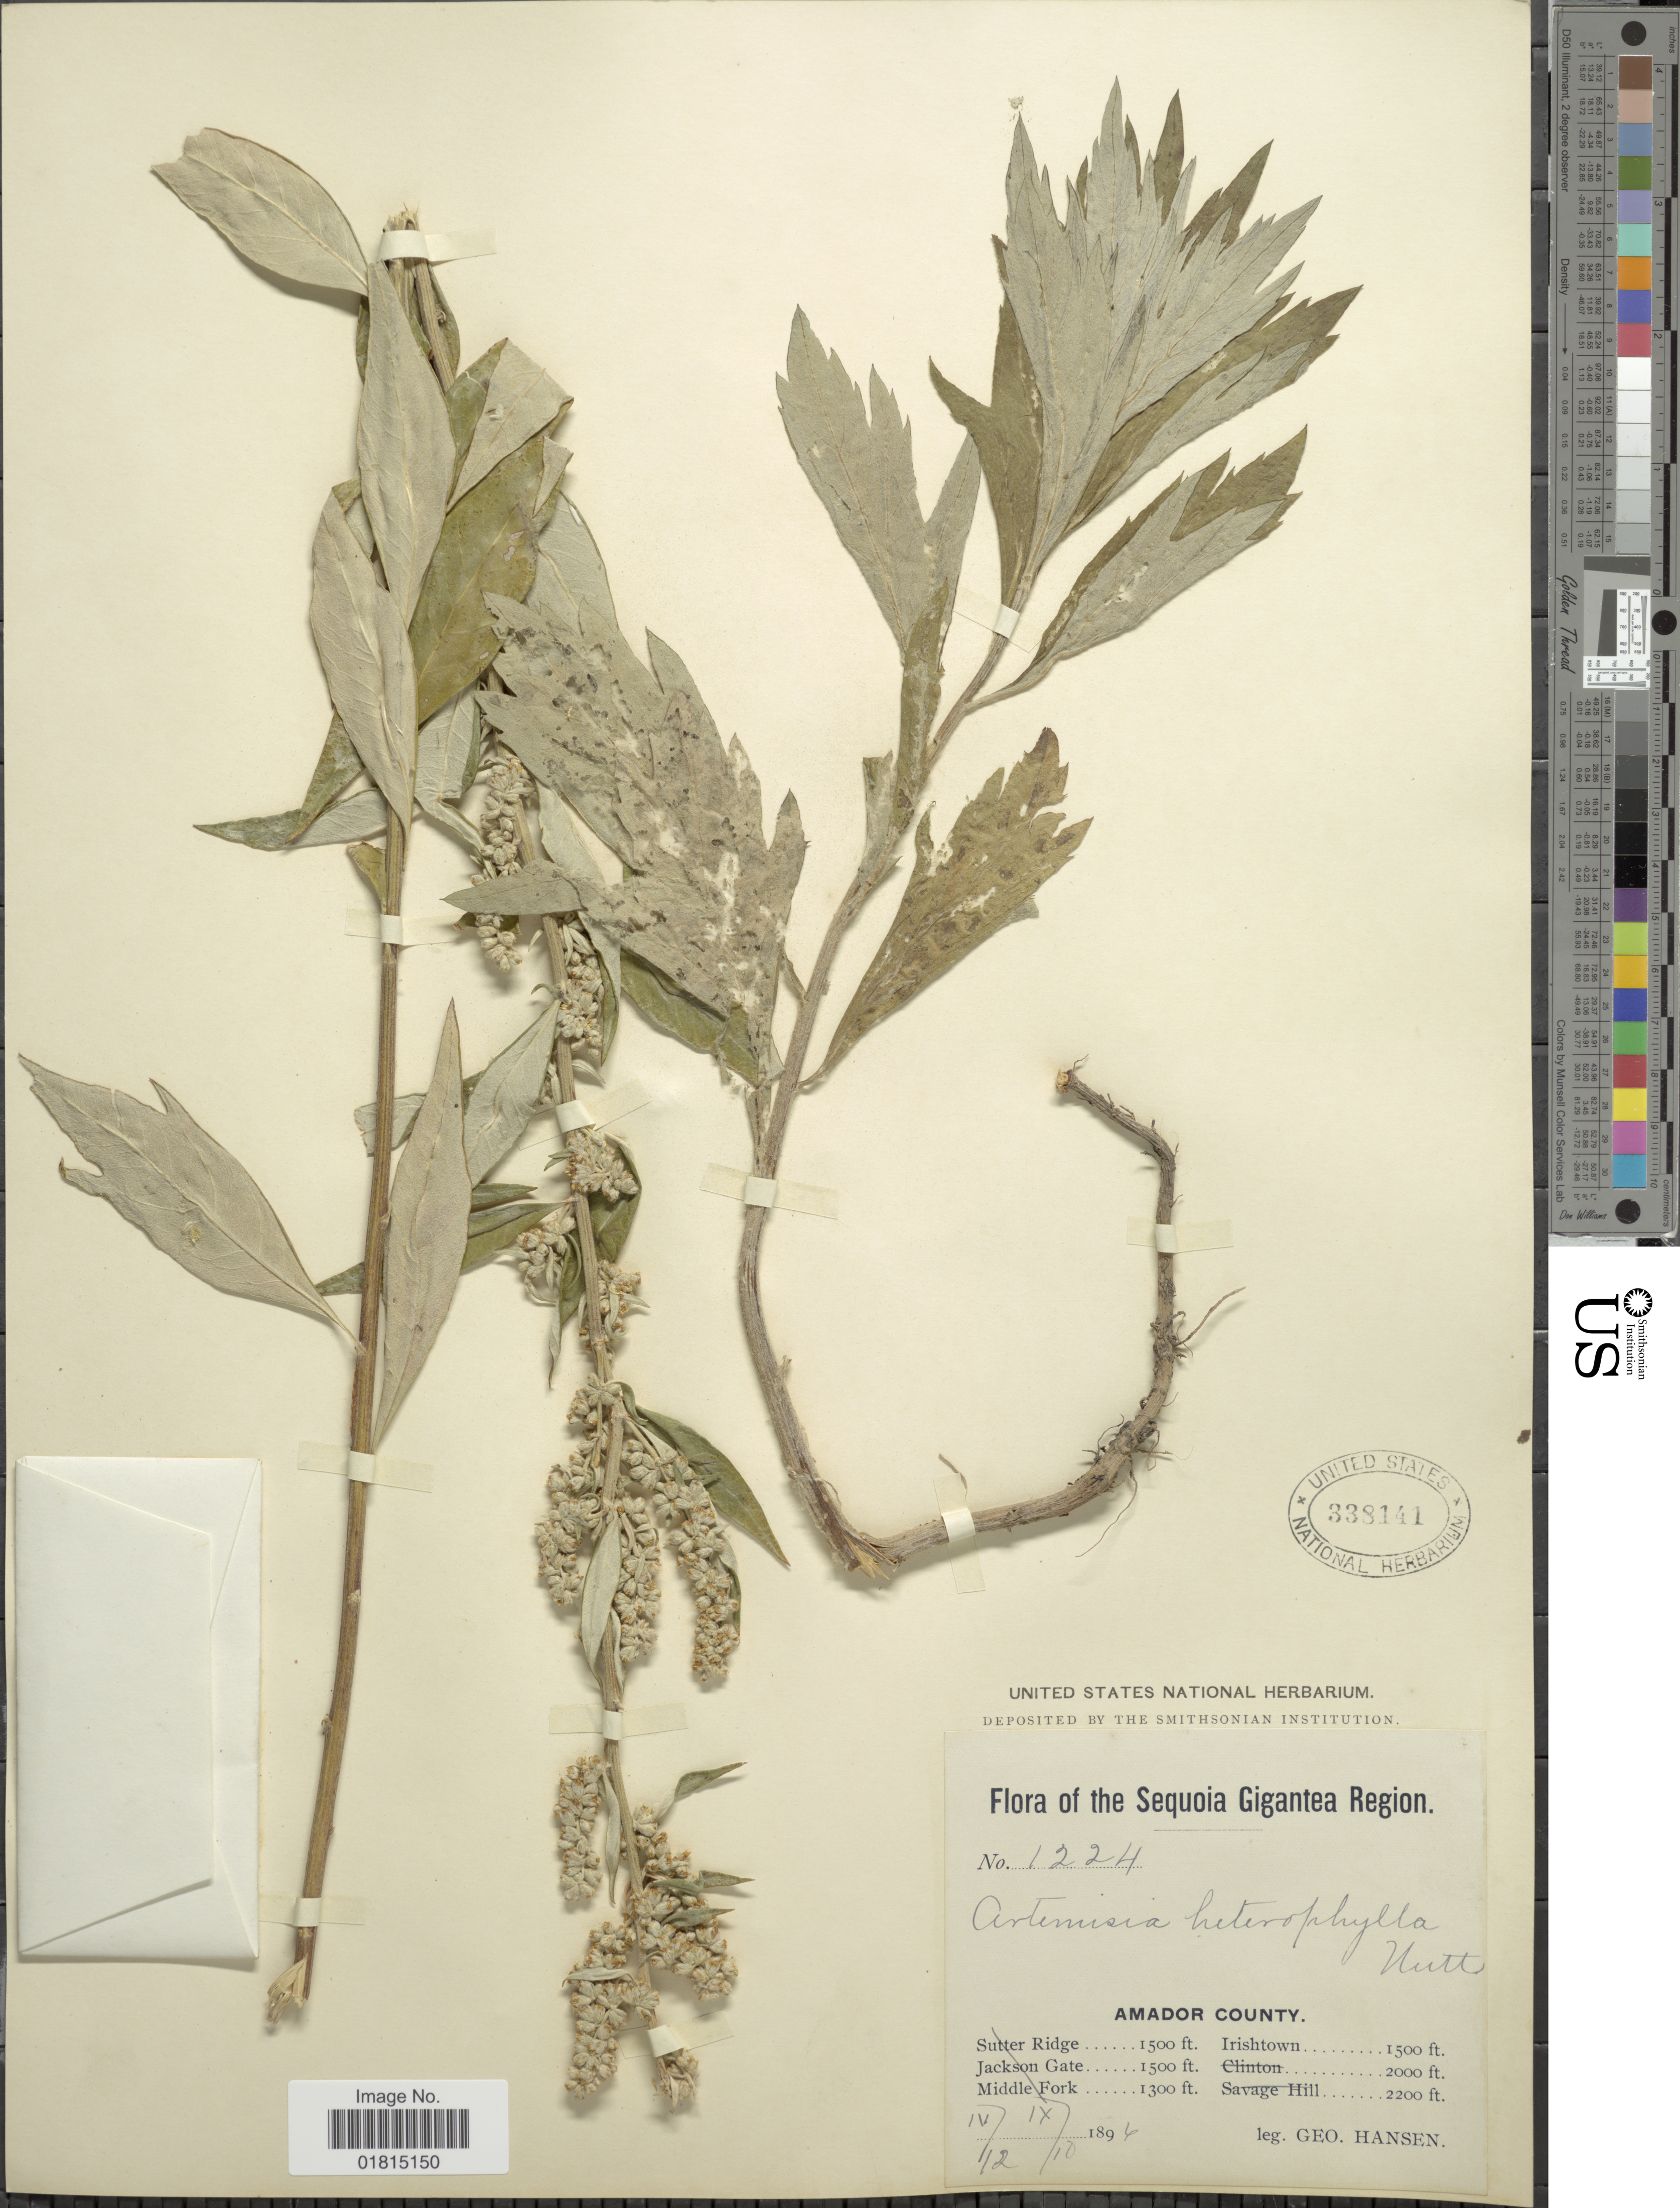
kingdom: Plantae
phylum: Tracheophyta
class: Magnoliopsida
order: Asterales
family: Asteraceae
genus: Artemisia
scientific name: Artemisia douglasiana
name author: Besser ex Hook.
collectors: G. Hansen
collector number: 1224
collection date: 1896-04-12/1896-09-10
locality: Sequoia Gigantea Region. Amador County. Irishtown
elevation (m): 457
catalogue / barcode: US 338141